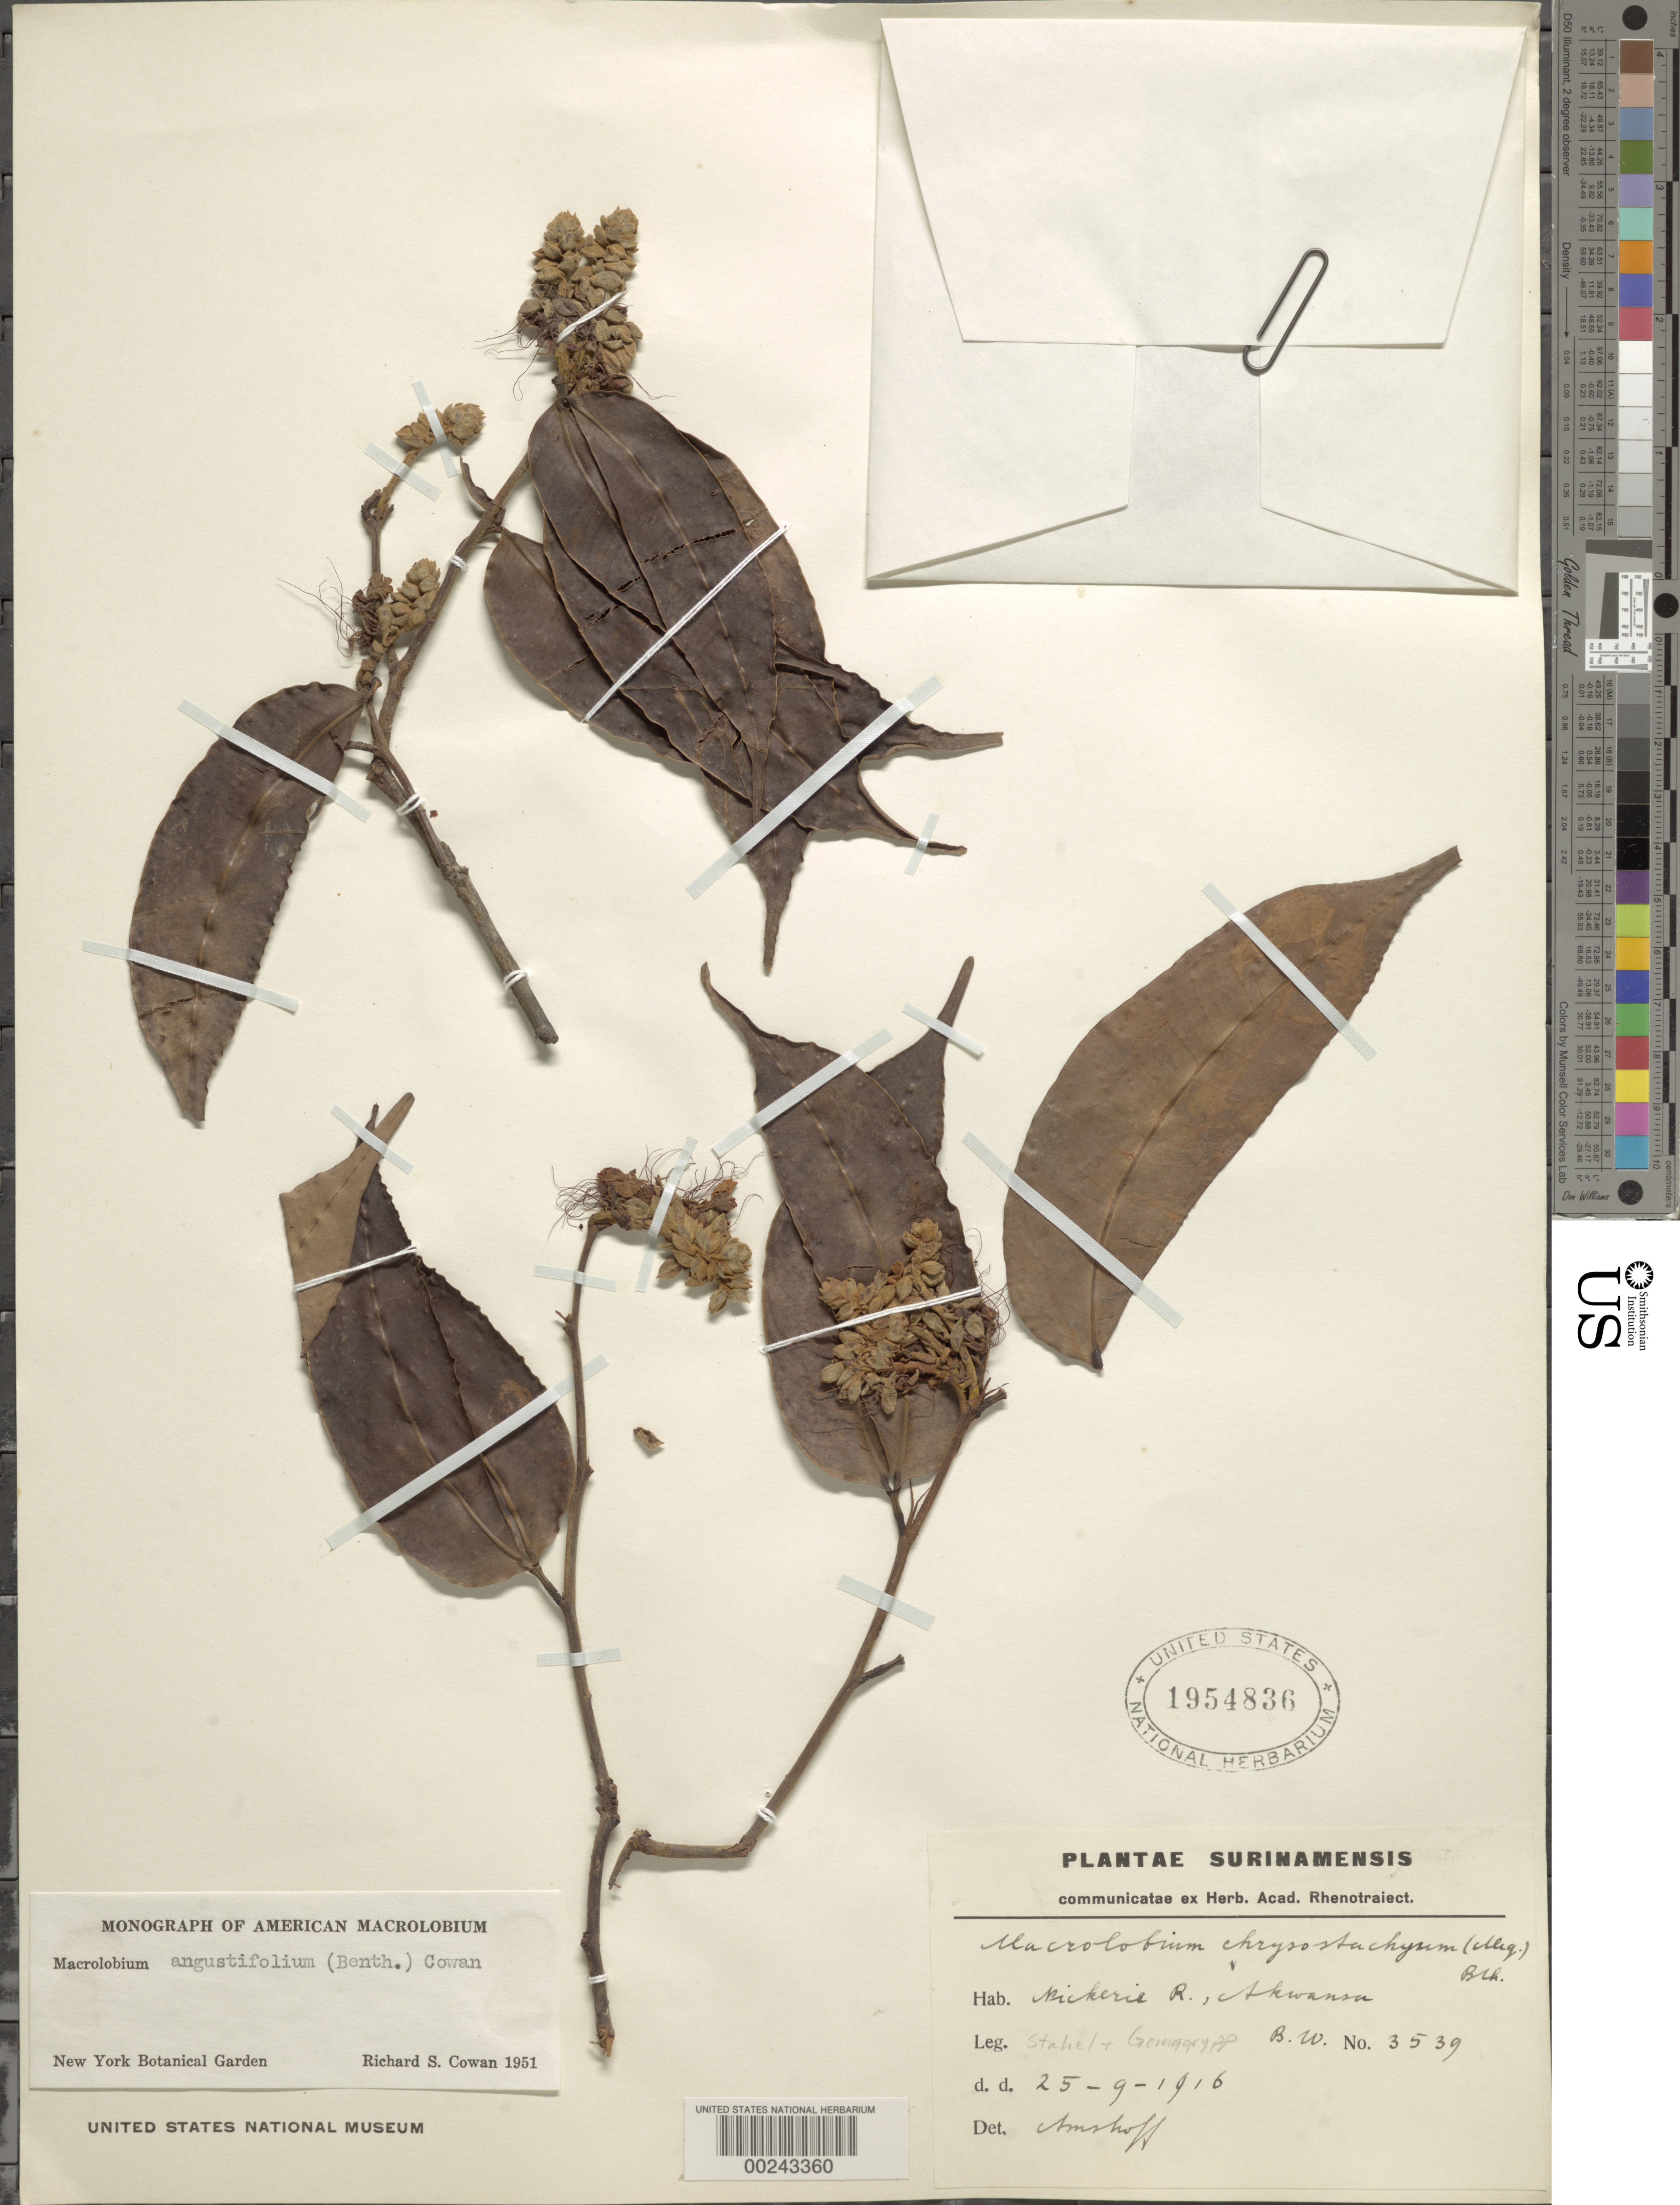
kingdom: Plantae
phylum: Tracheophyta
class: Magnoliopsida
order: Fabales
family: Fabaceae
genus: Macrolobium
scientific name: Macrolobium angustifolium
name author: (Benth.) R.S. Cowan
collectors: G. Stahel & L. Gonggrijp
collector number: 3539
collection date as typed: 25 Sep 1916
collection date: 1916-09-25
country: Suriname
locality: Nickerie river, skwansa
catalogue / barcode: US 1954836